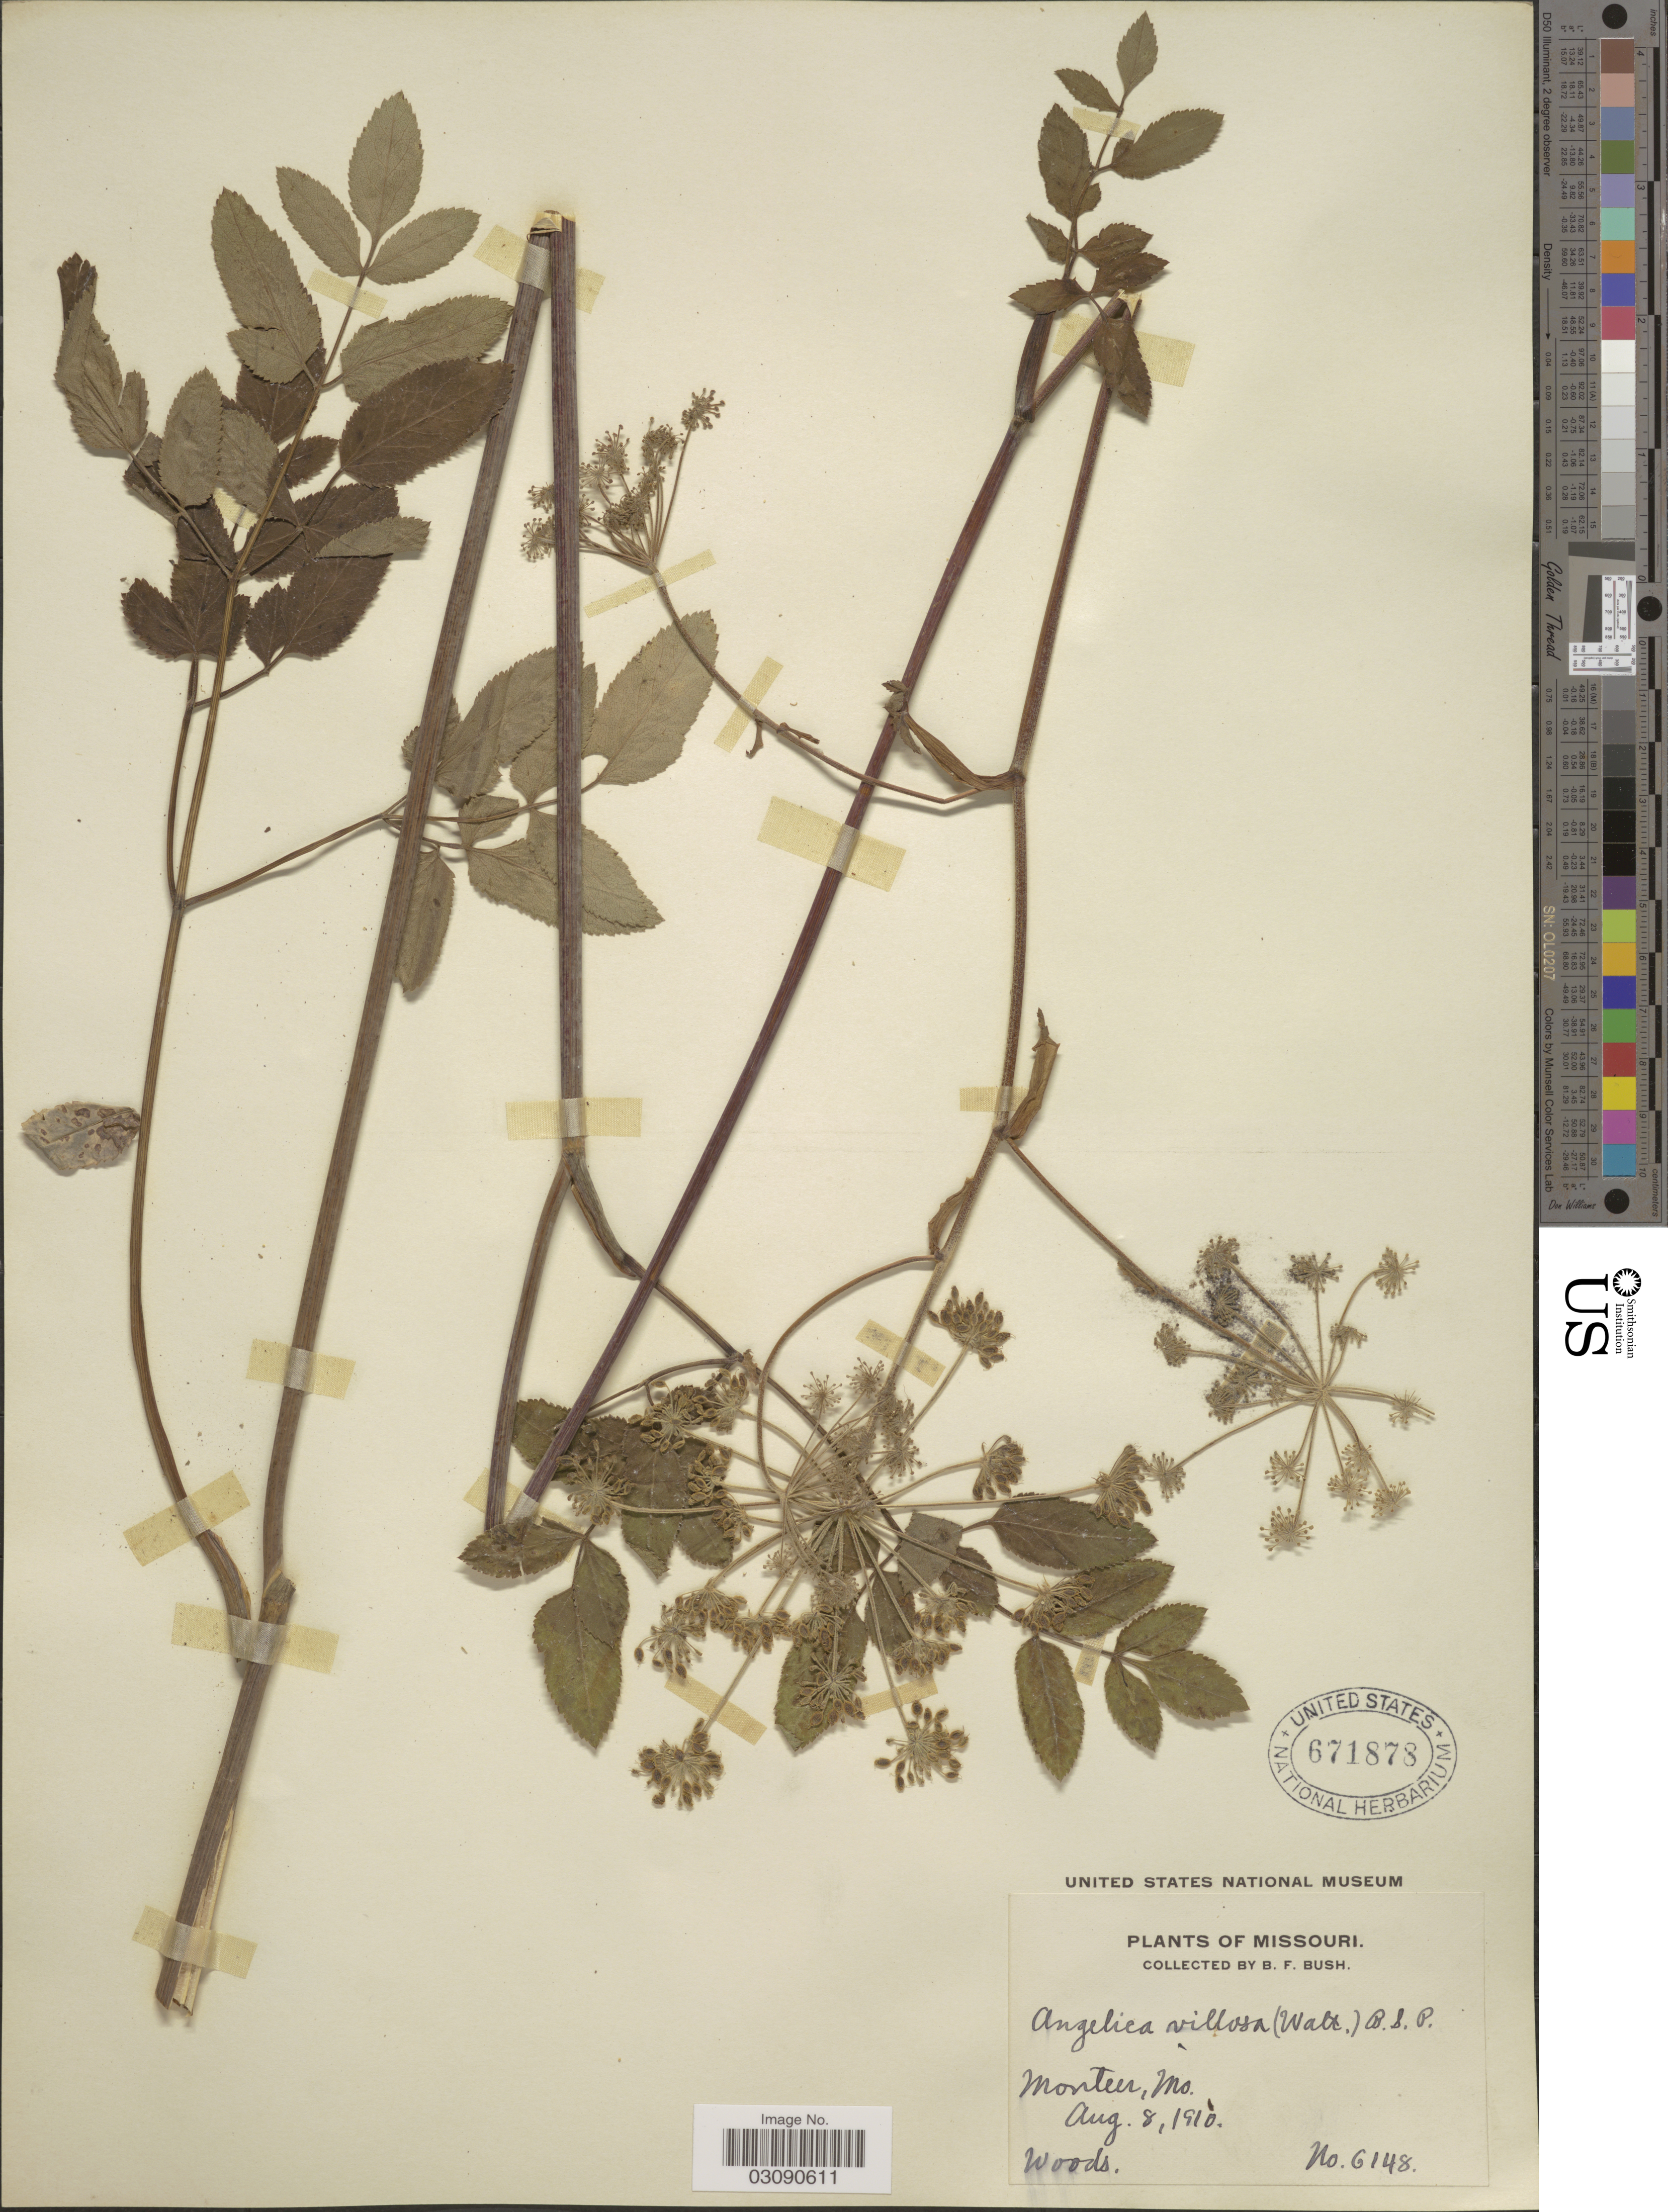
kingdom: Plantae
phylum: Tracheophyta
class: Magnoliopsida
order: Apiales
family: Apiaceae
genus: Angelica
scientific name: Angelica venenosa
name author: (Greenway) Fernald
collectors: B. F. Bush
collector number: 6148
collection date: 1910-08-08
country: United States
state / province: Missouri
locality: Monteer.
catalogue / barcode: US 671878